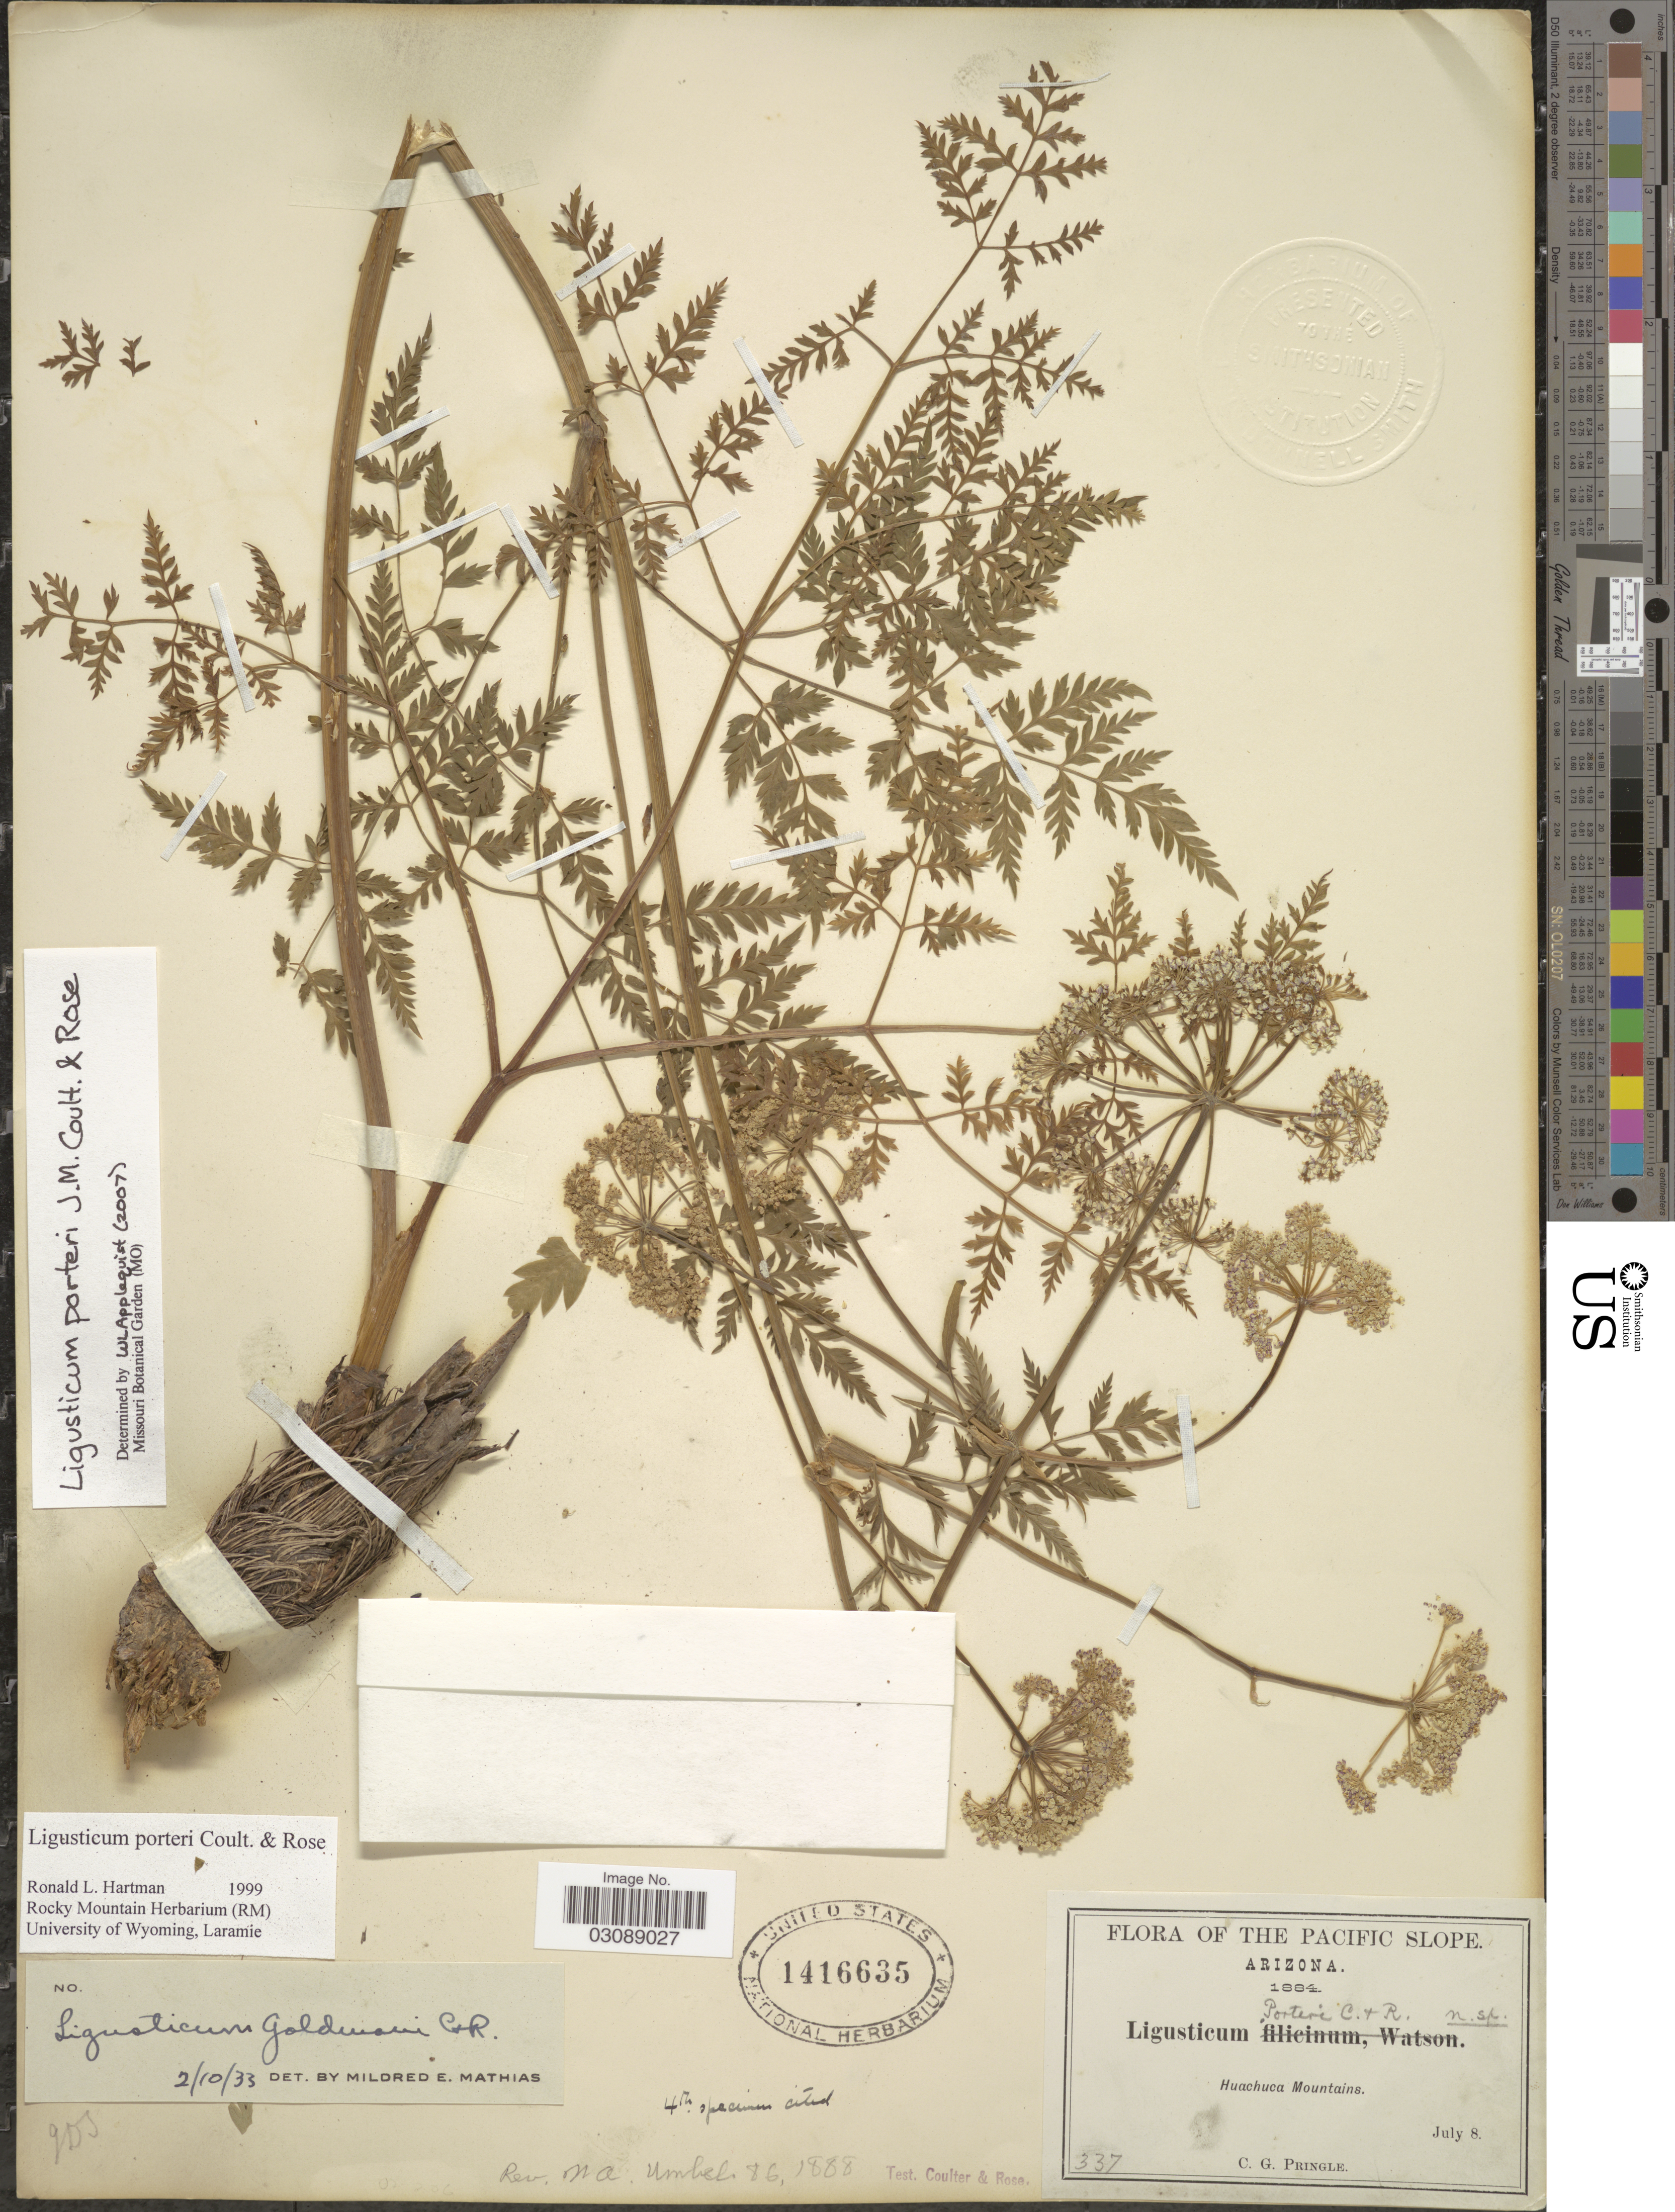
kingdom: Plantae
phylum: Tracheophyta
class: Magnoliopsida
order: Apiales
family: Apiaceae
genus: Ligusticum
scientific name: Ligusticum porteri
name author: J.M. Coult. & Rose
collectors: C. G. Pringle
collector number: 337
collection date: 1884-07-08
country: United States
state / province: Arizona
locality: The Pacific Slope. Huachuca Mountains.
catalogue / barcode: US 1416635